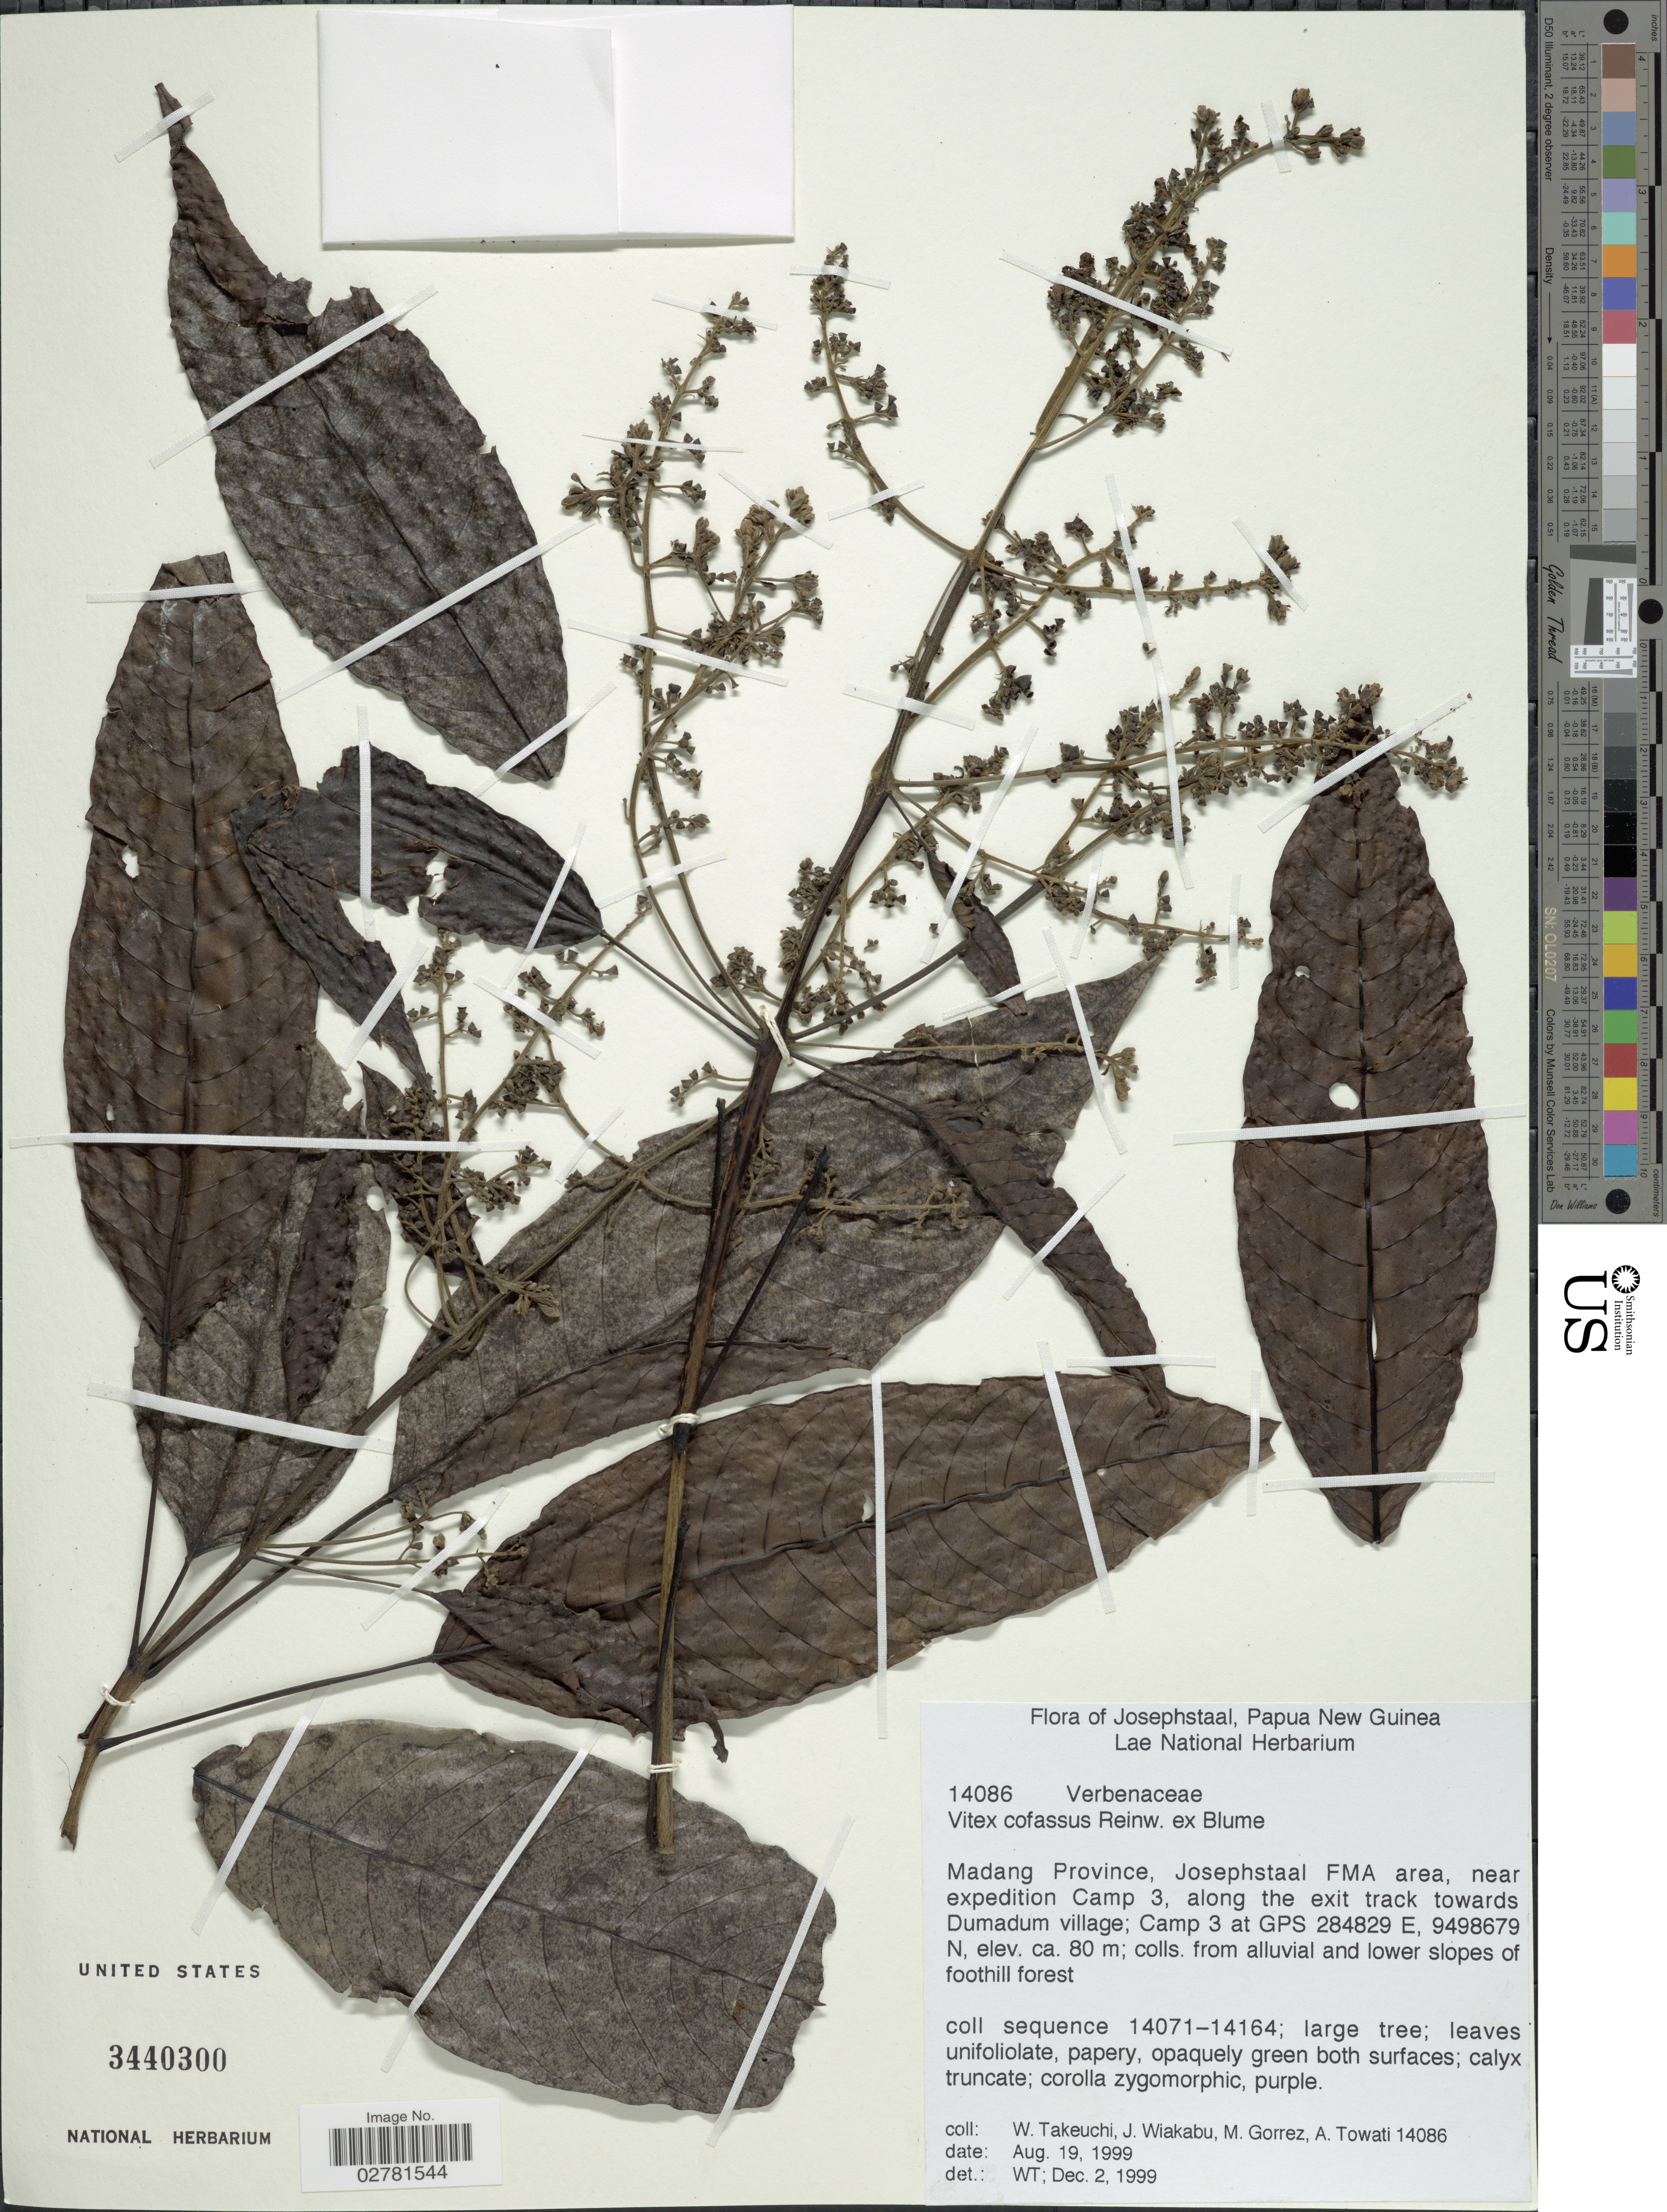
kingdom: Plantae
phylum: Tracheophyta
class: Magnoliopsida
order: Lamiales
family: Lamiaceae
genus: Vitex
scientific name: Vitex cofassus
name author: Reinw. ex Blume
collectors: W. Takeuchi, J. Wiakabu, M. Gorrez & A. Towati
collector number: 14086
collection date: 1999-08-19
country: Papua New Guinea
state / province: Madang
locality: Josephstaal. Josephstaal FMA area, near expedition Camp 3, along the exit track towards Dumadum village; Camp 3.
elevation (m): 80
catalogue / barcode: US 3440300